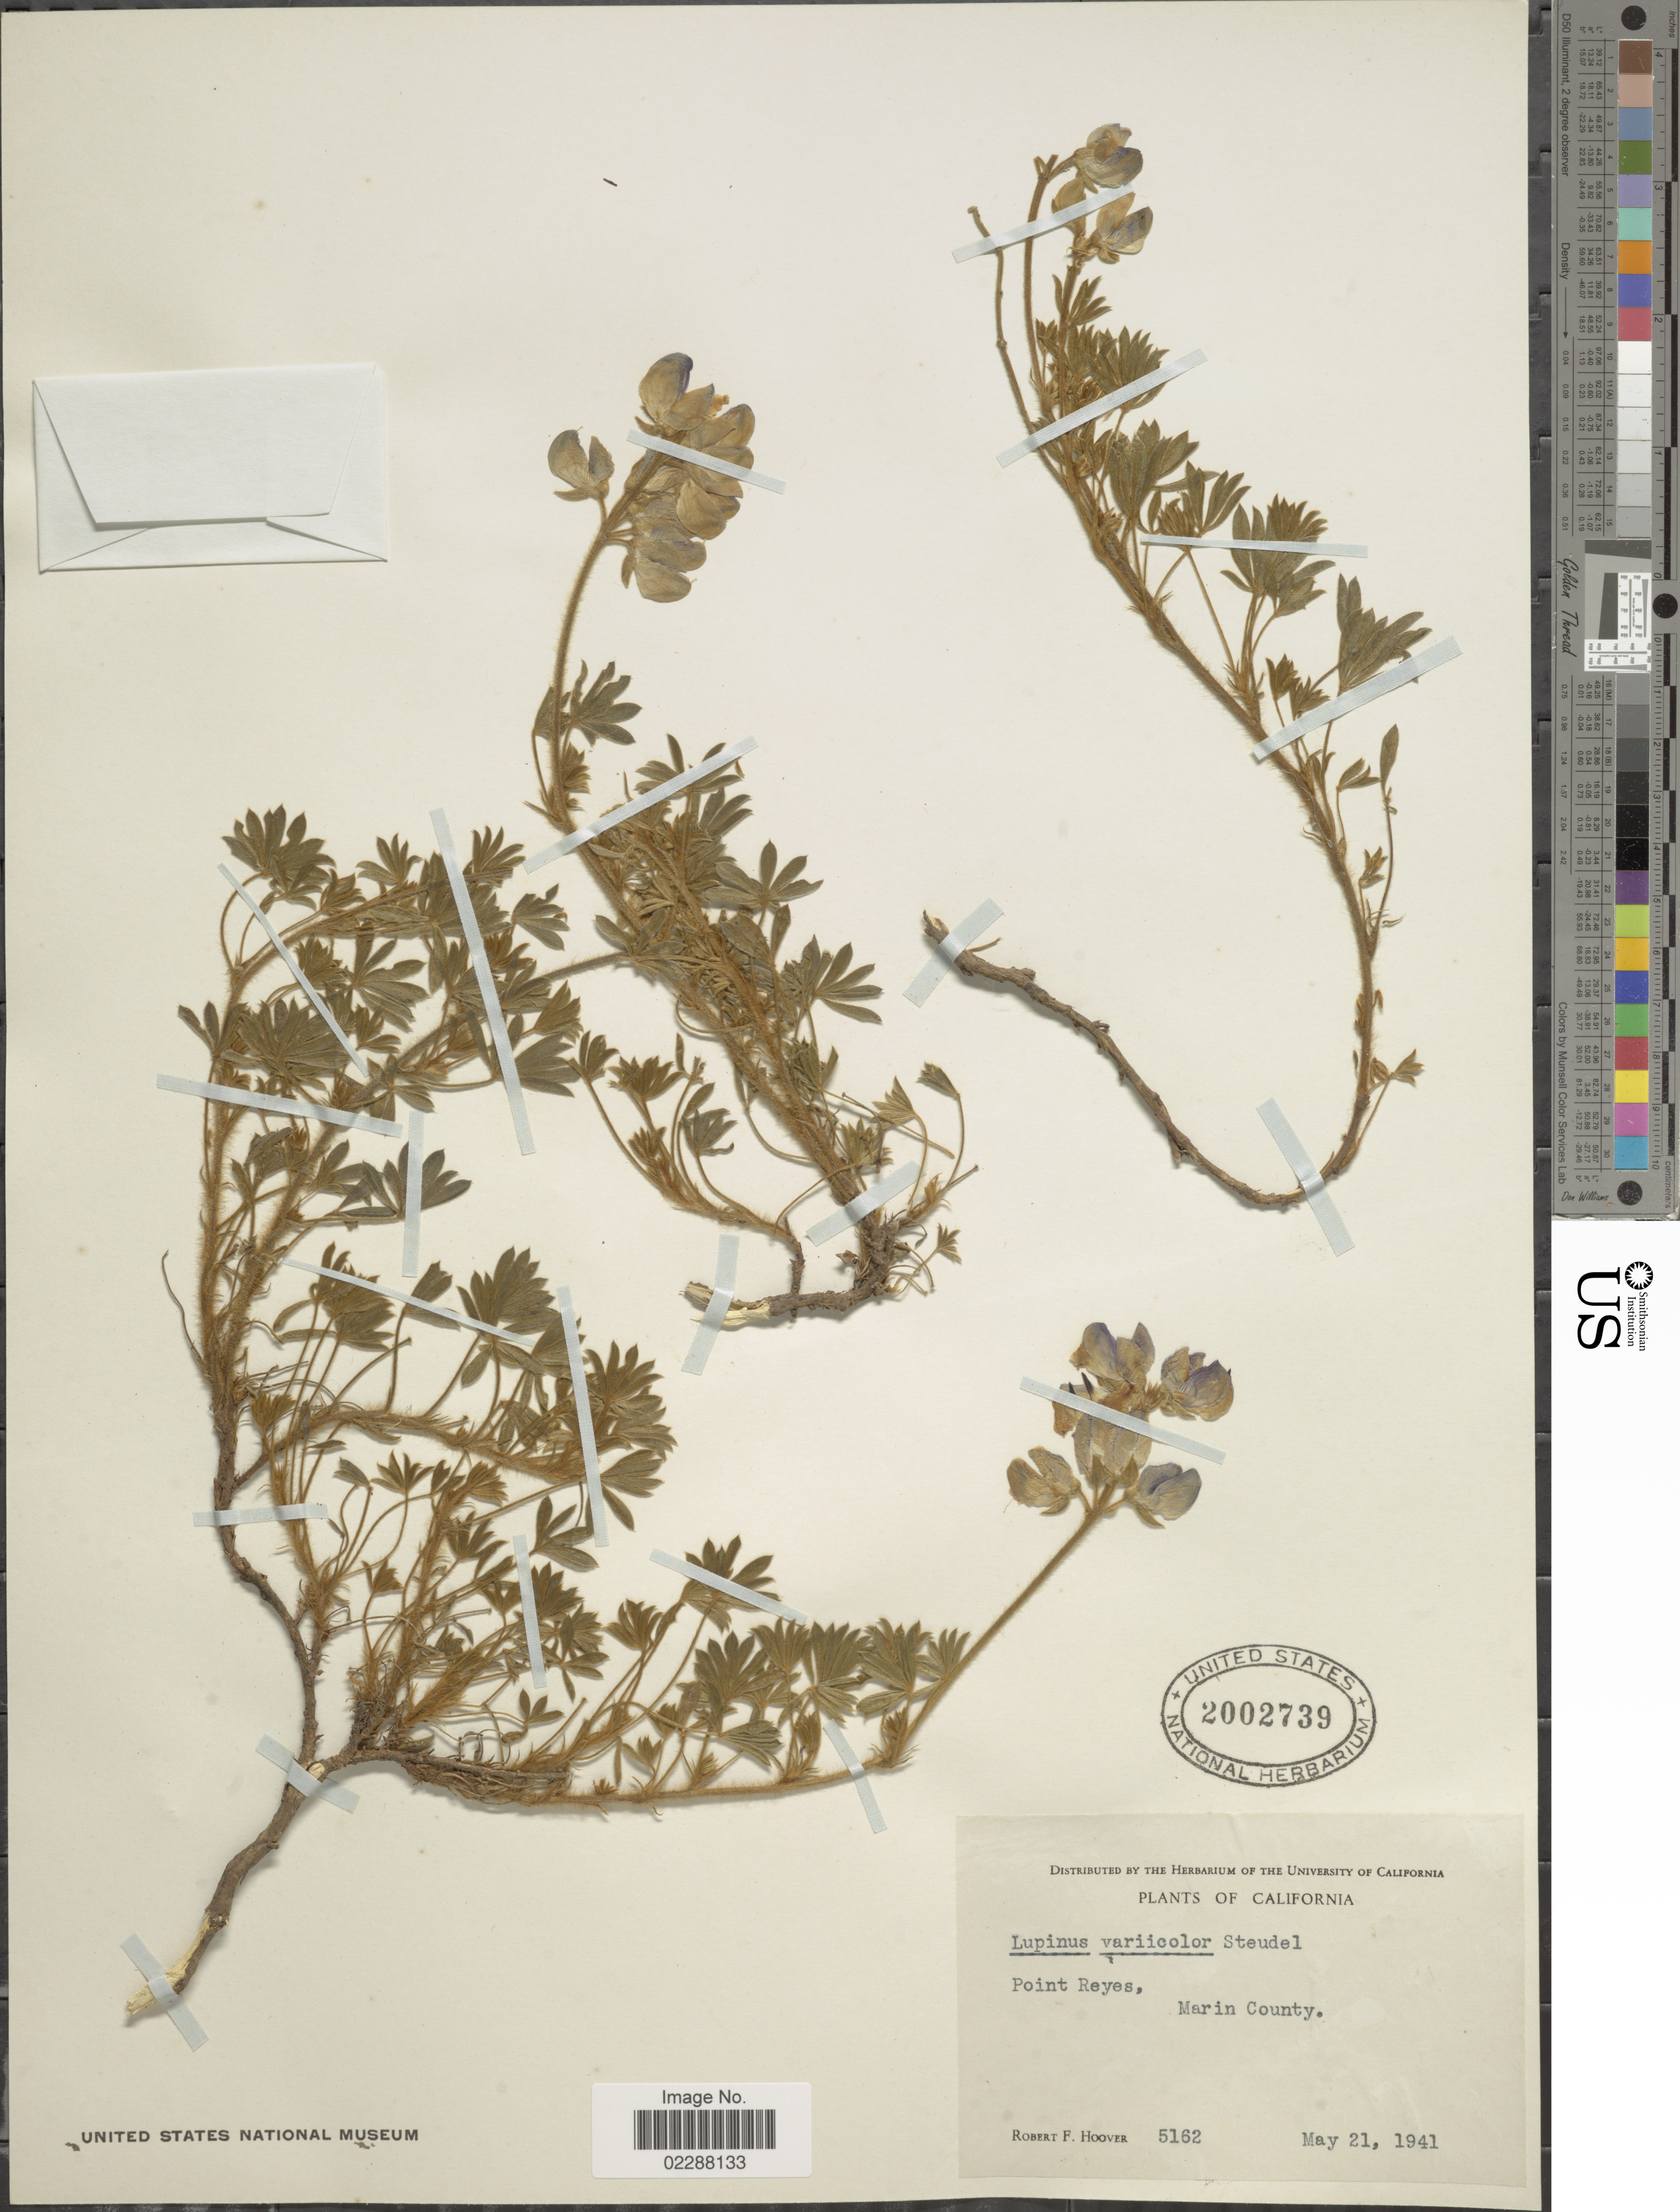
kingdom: Plantae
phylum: Tracheophyta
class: Magnoliopsida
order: Fabales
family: Fabaceae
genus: Lupinus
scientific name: Lupinus variicolor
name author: Steud.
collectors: R. F. Hoover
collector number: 5162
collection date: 1941-05-21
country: United States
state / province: California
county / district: Marin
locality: Point Reyes, Marin County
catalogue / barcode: US 2002739